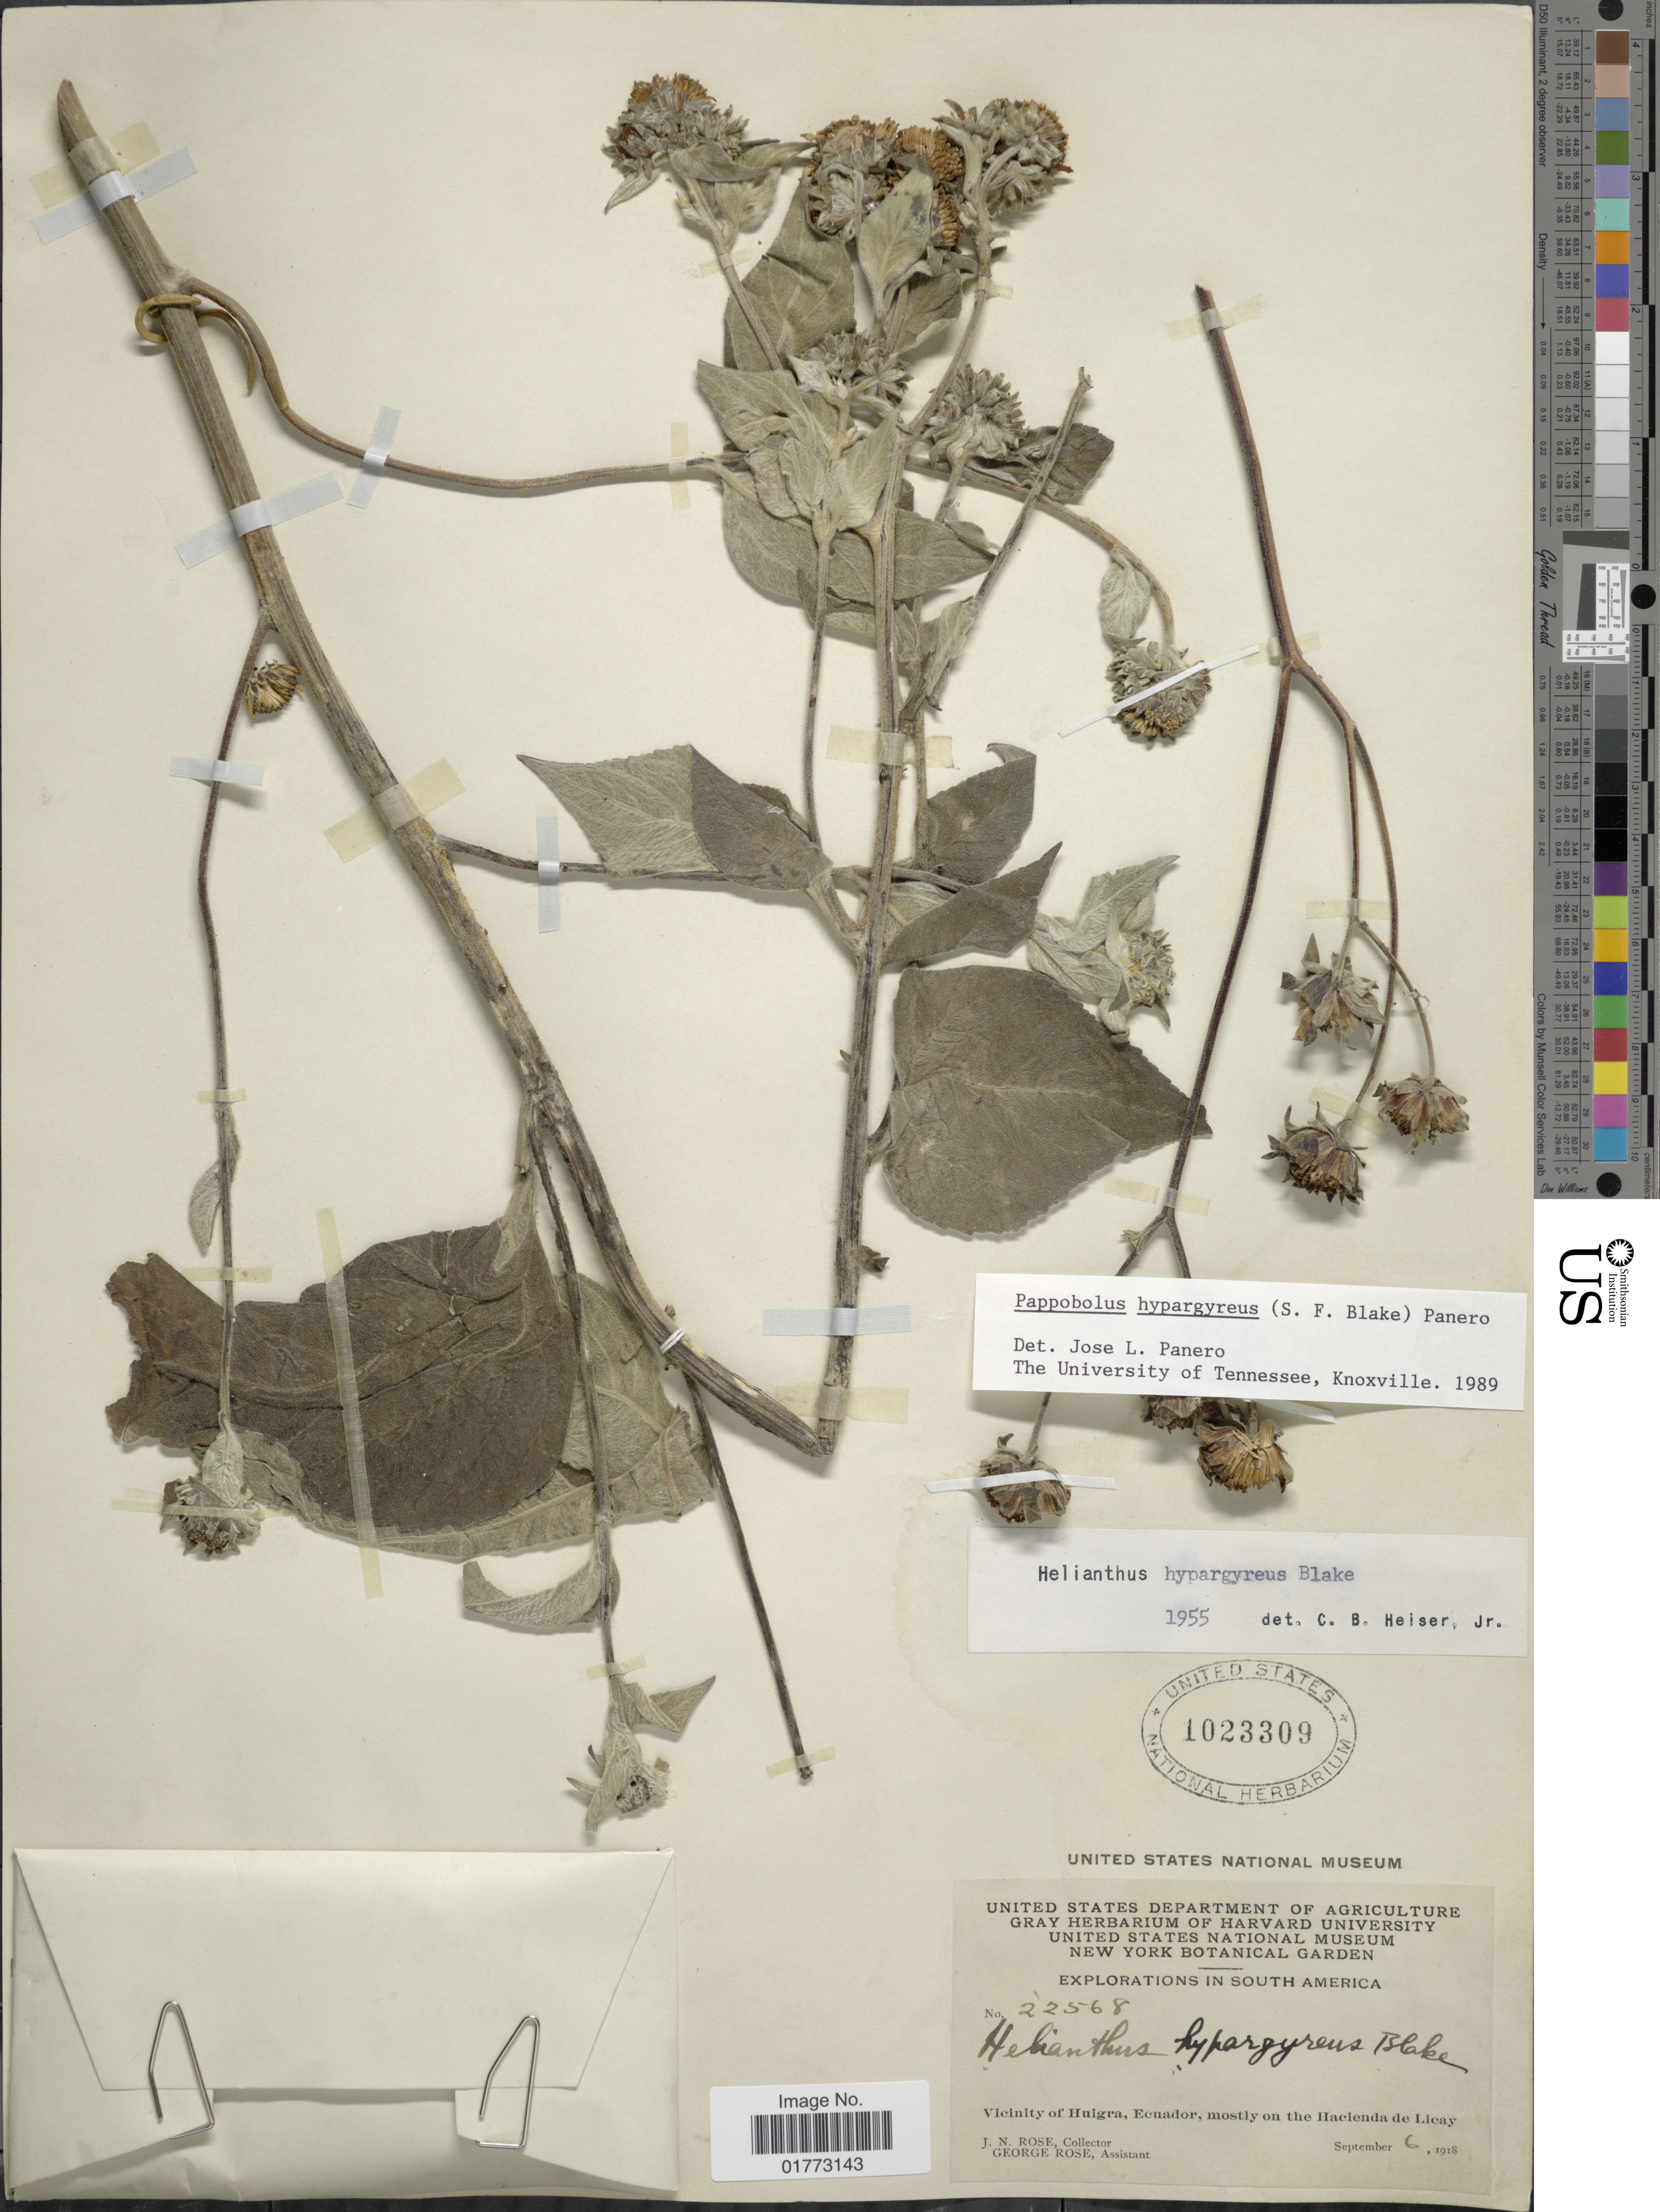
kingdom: Plantae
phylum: Tracheophyta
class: Magnoliopsida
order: Asterales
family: Asteraceae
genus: Pappobolus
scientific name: Pappobolus hypargyreus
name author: (S.F. Blake) Panero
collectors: J. N. Rose & G. Rose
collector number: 22568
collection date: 1918-09-06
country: Ecuador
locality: Vicinity of Huigra, mostly on the Hacienda de Licay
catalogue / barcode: US 1023309